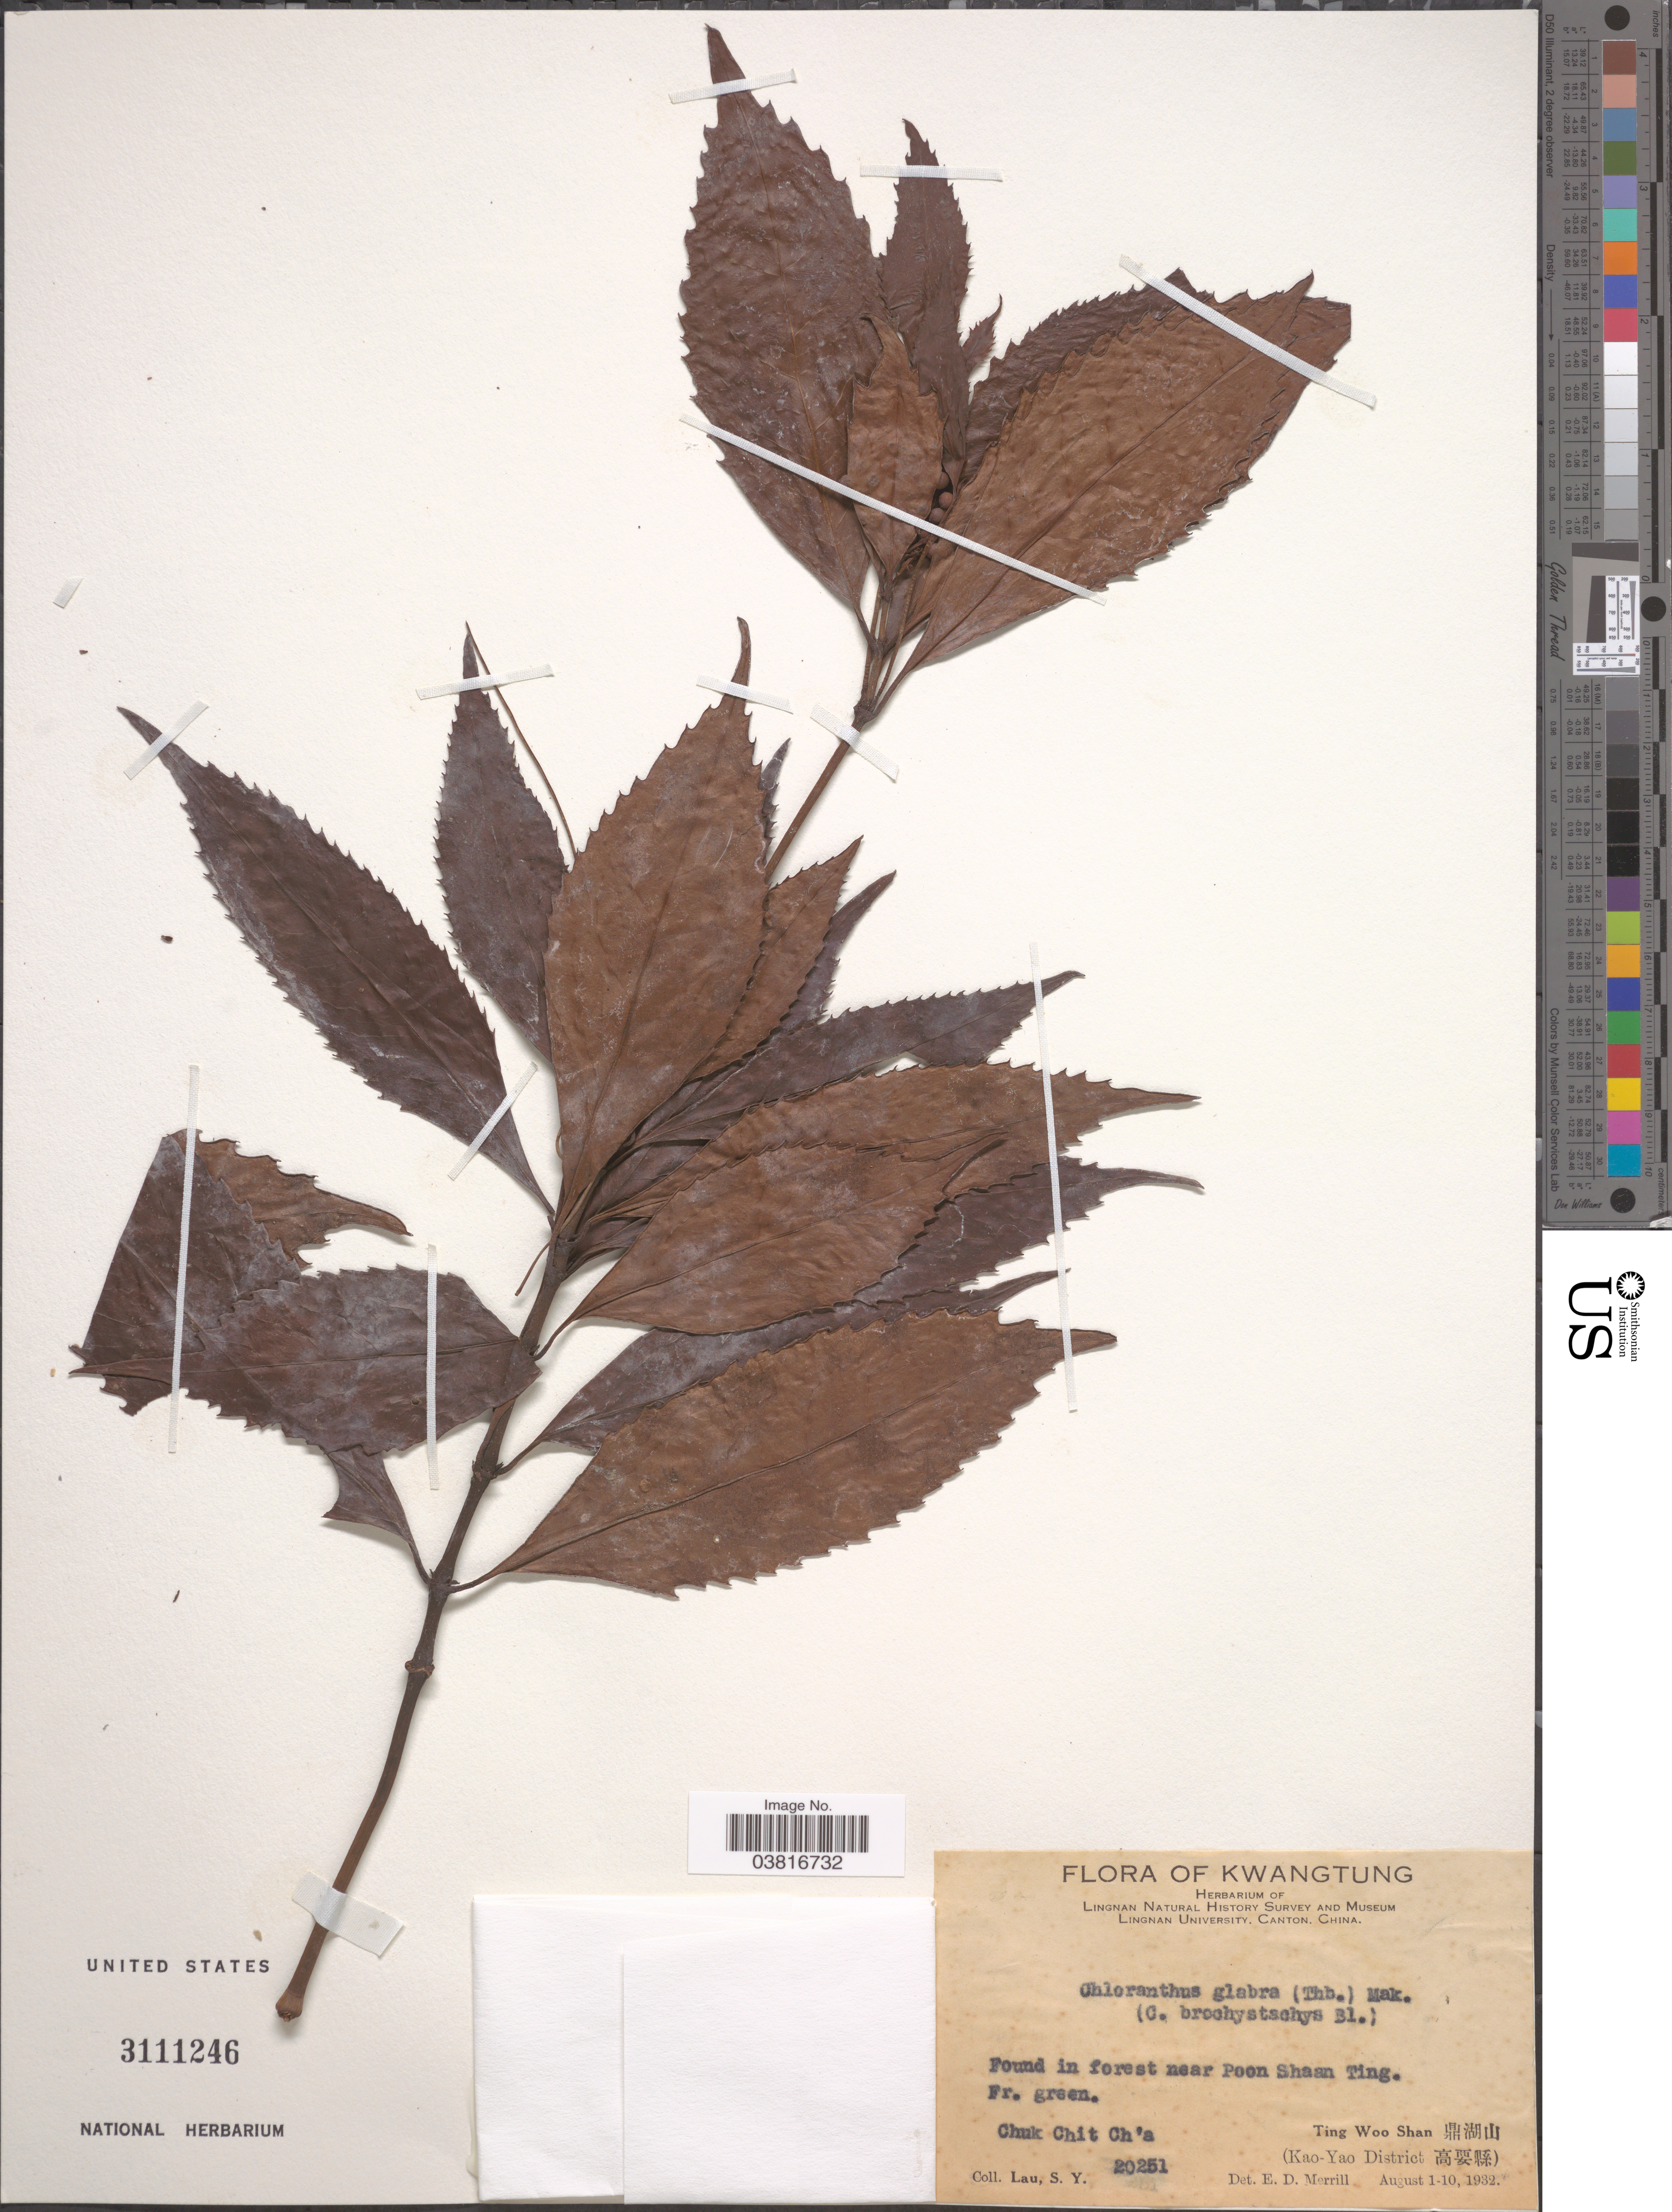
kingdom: Plantae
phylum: Tracheophyta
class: Magnoliopsida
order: Chloranthales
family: Chloranthaceae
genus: Chloranthus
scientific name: Chloranthus glabra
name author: (Thunb.) Makino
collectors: S. Y. Lau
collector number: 20251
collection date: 1932-08-01/1932-08-10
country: China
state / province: Guangdong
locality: Kwangtung. Chuk Chit Ch'a. Ting Woo Shan X. (Kao-Yao District X).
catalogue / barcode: US 3111246